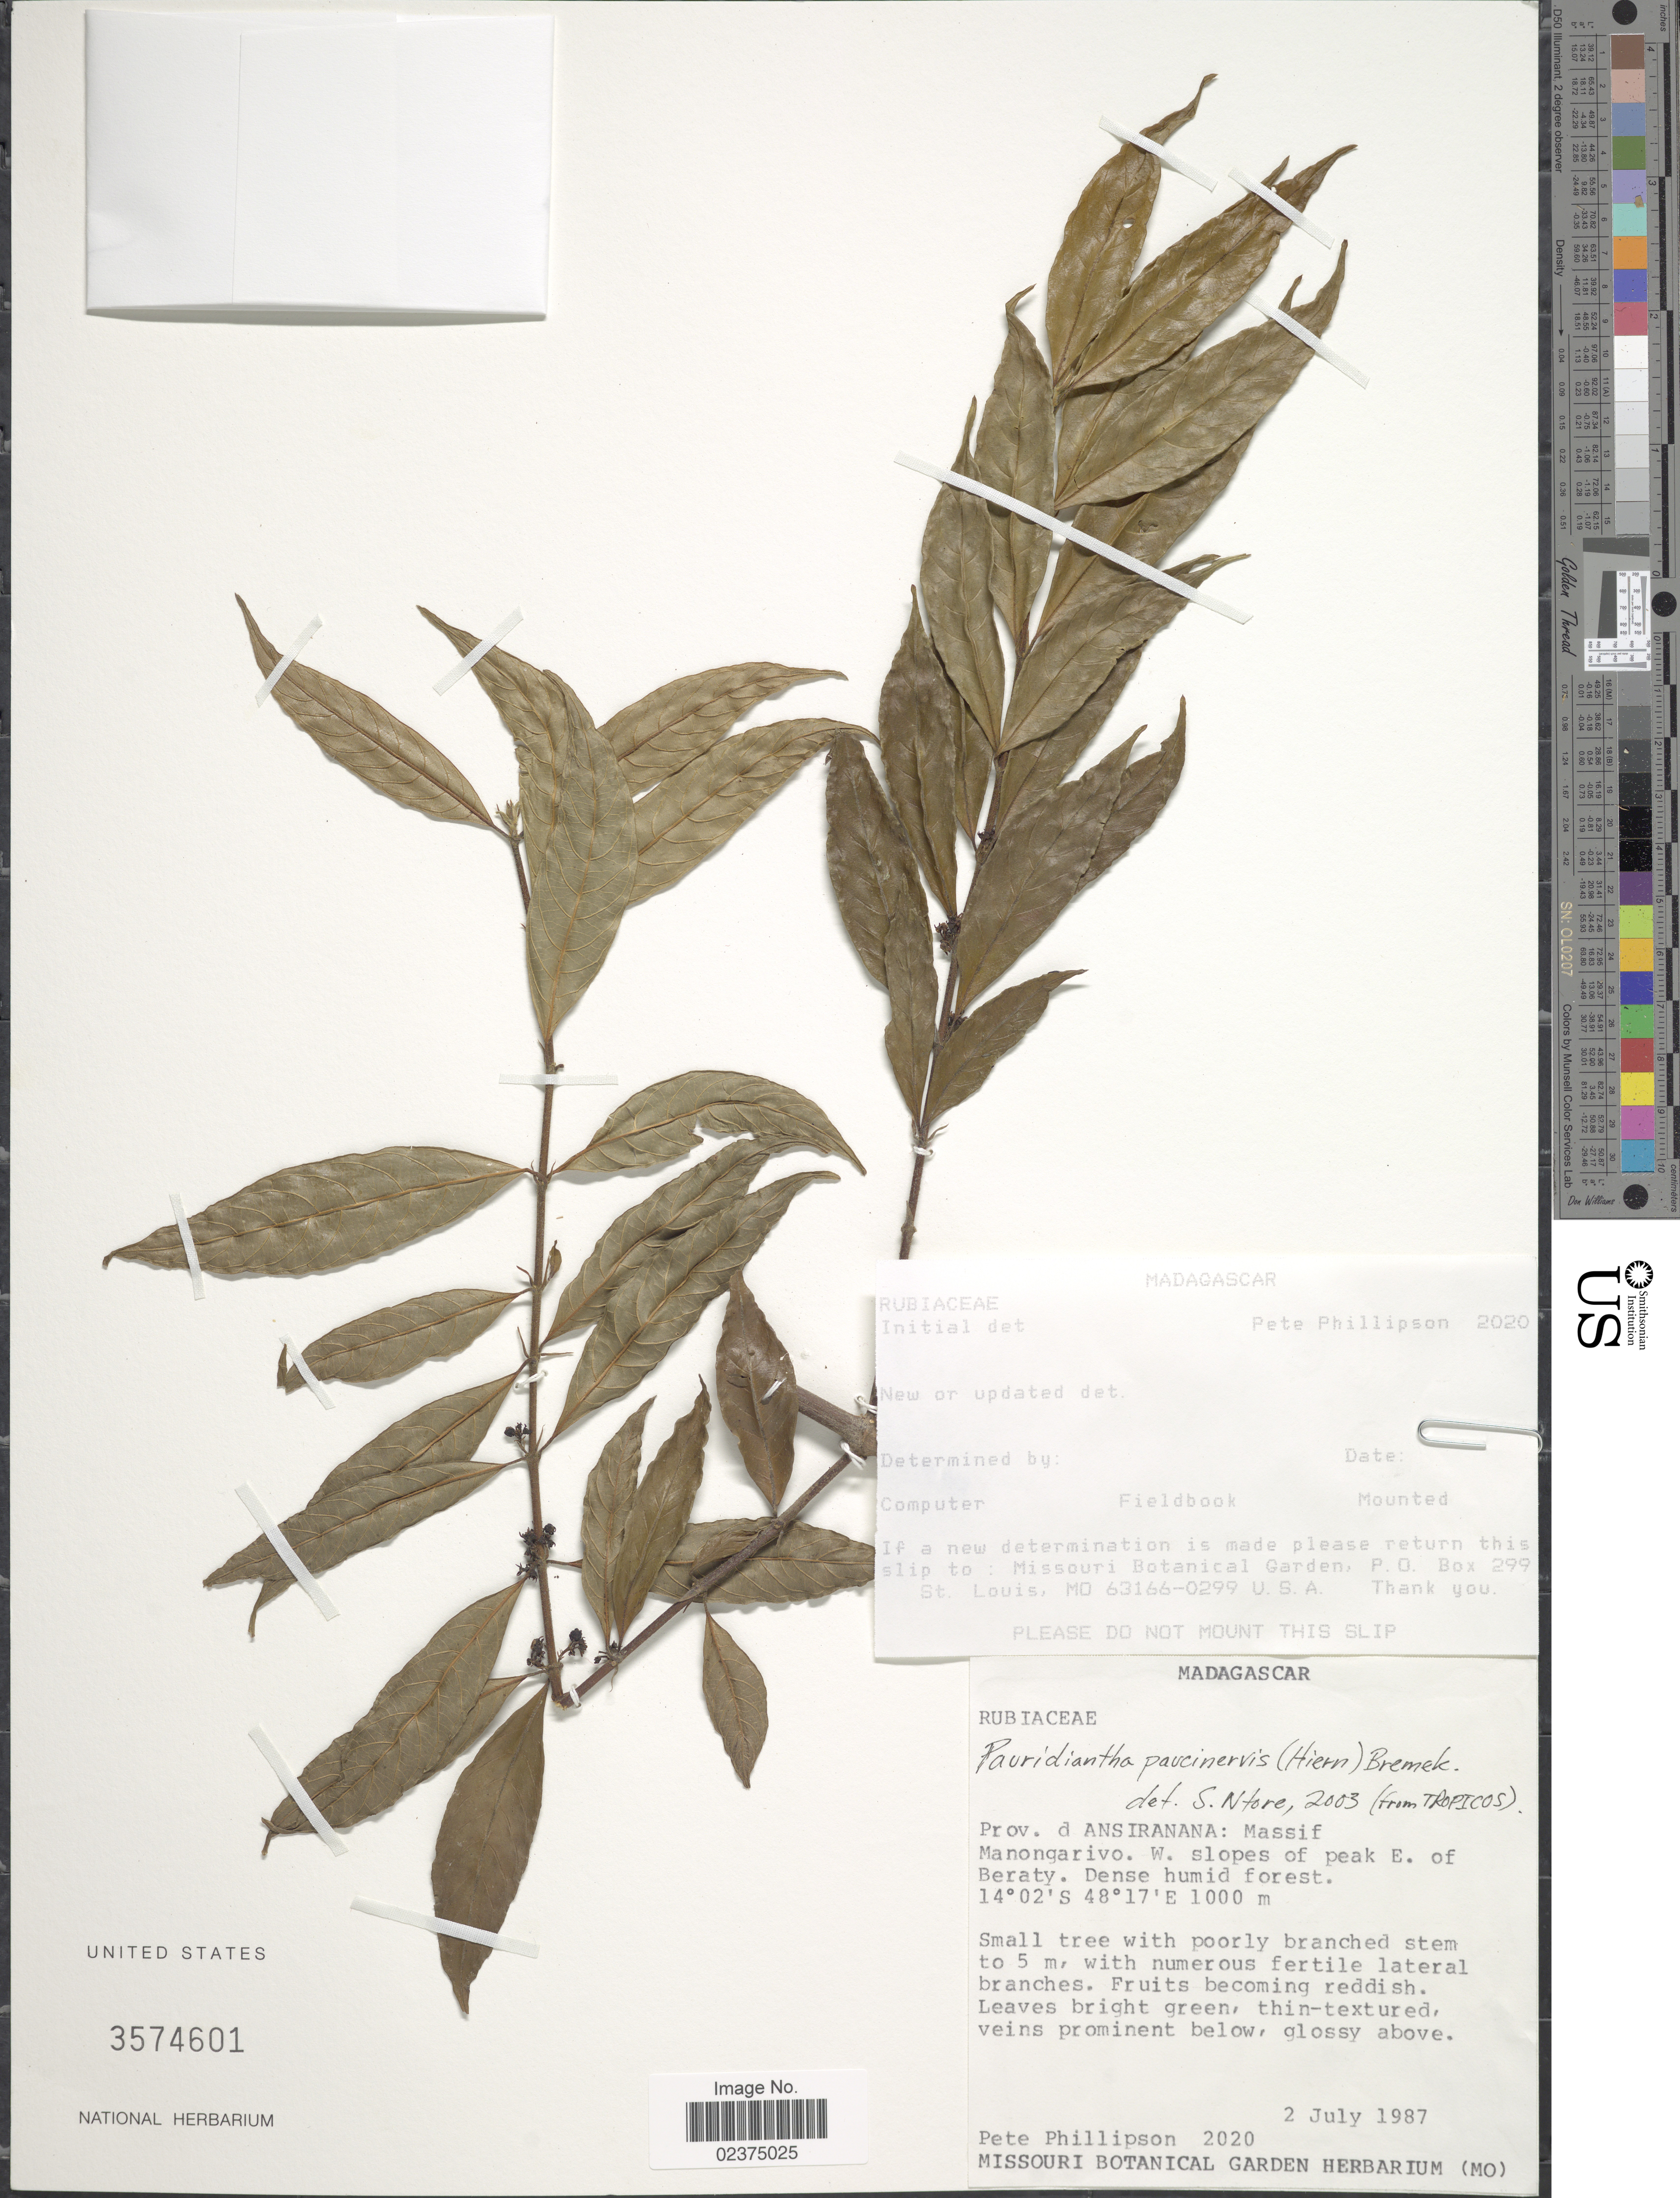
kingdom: Plantae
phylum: Tracheophyta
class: Magnoliopsida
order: Gentianales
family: Rubiaceae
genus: Pauridiantha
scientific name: Pauridiantha paucinervis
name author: (Hiern) Bremek.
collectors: P. B. Phillipson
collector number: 2020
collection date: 1987-07-02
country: Madagascar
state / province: Diana / Sofia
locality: Prov. d. Ansiranana: Massif Manongarivo, W. slopes of peak E. of Beraty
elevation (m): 1000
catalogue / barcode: US 3574601